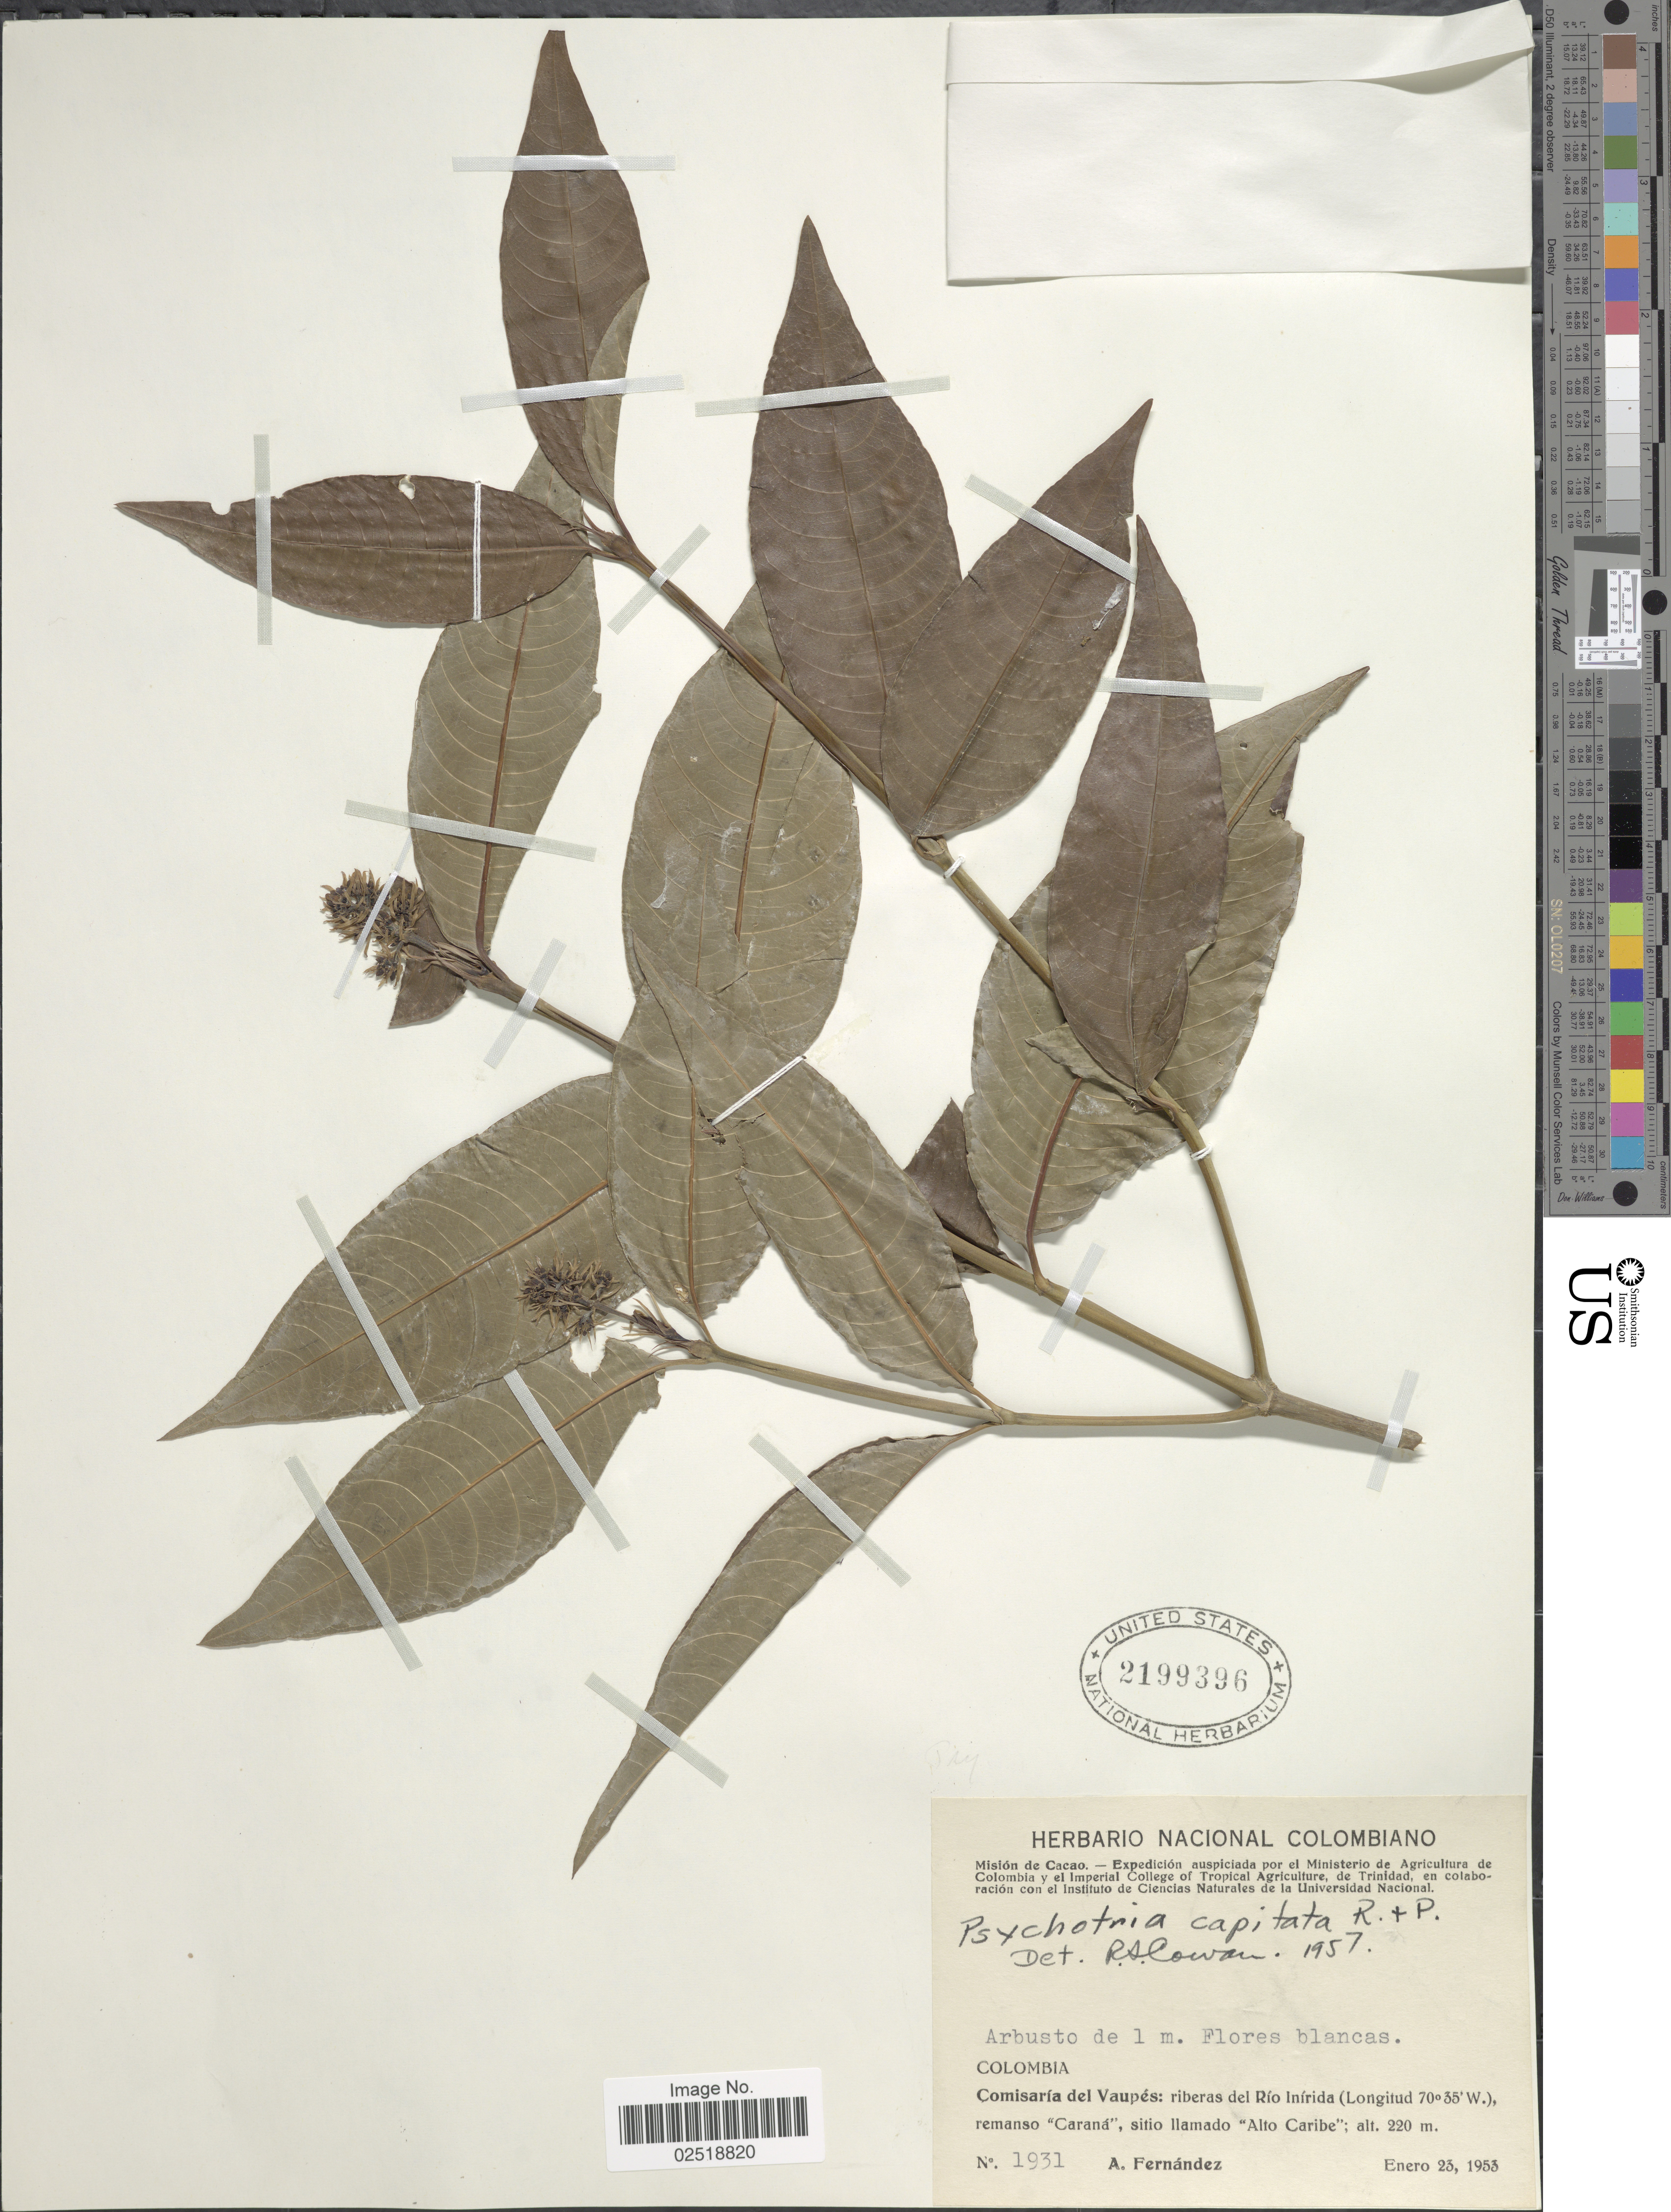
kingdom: Plantae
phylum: Tracheophyta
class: Magnoliopsida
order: Gentianales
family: Rubiaceae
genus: Psychotria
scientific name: Psychotria capitata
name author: Ruiz & Pav.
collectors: A. Fernández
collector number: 1931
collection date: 1953-01-23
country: Colombia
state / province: Vaupés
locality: Comisaría del Vaupés: riberas del Río Inírida remanso 'Caraná', sitio llamado 'Alto Caribe'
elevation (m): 220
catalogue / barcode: US 2199396